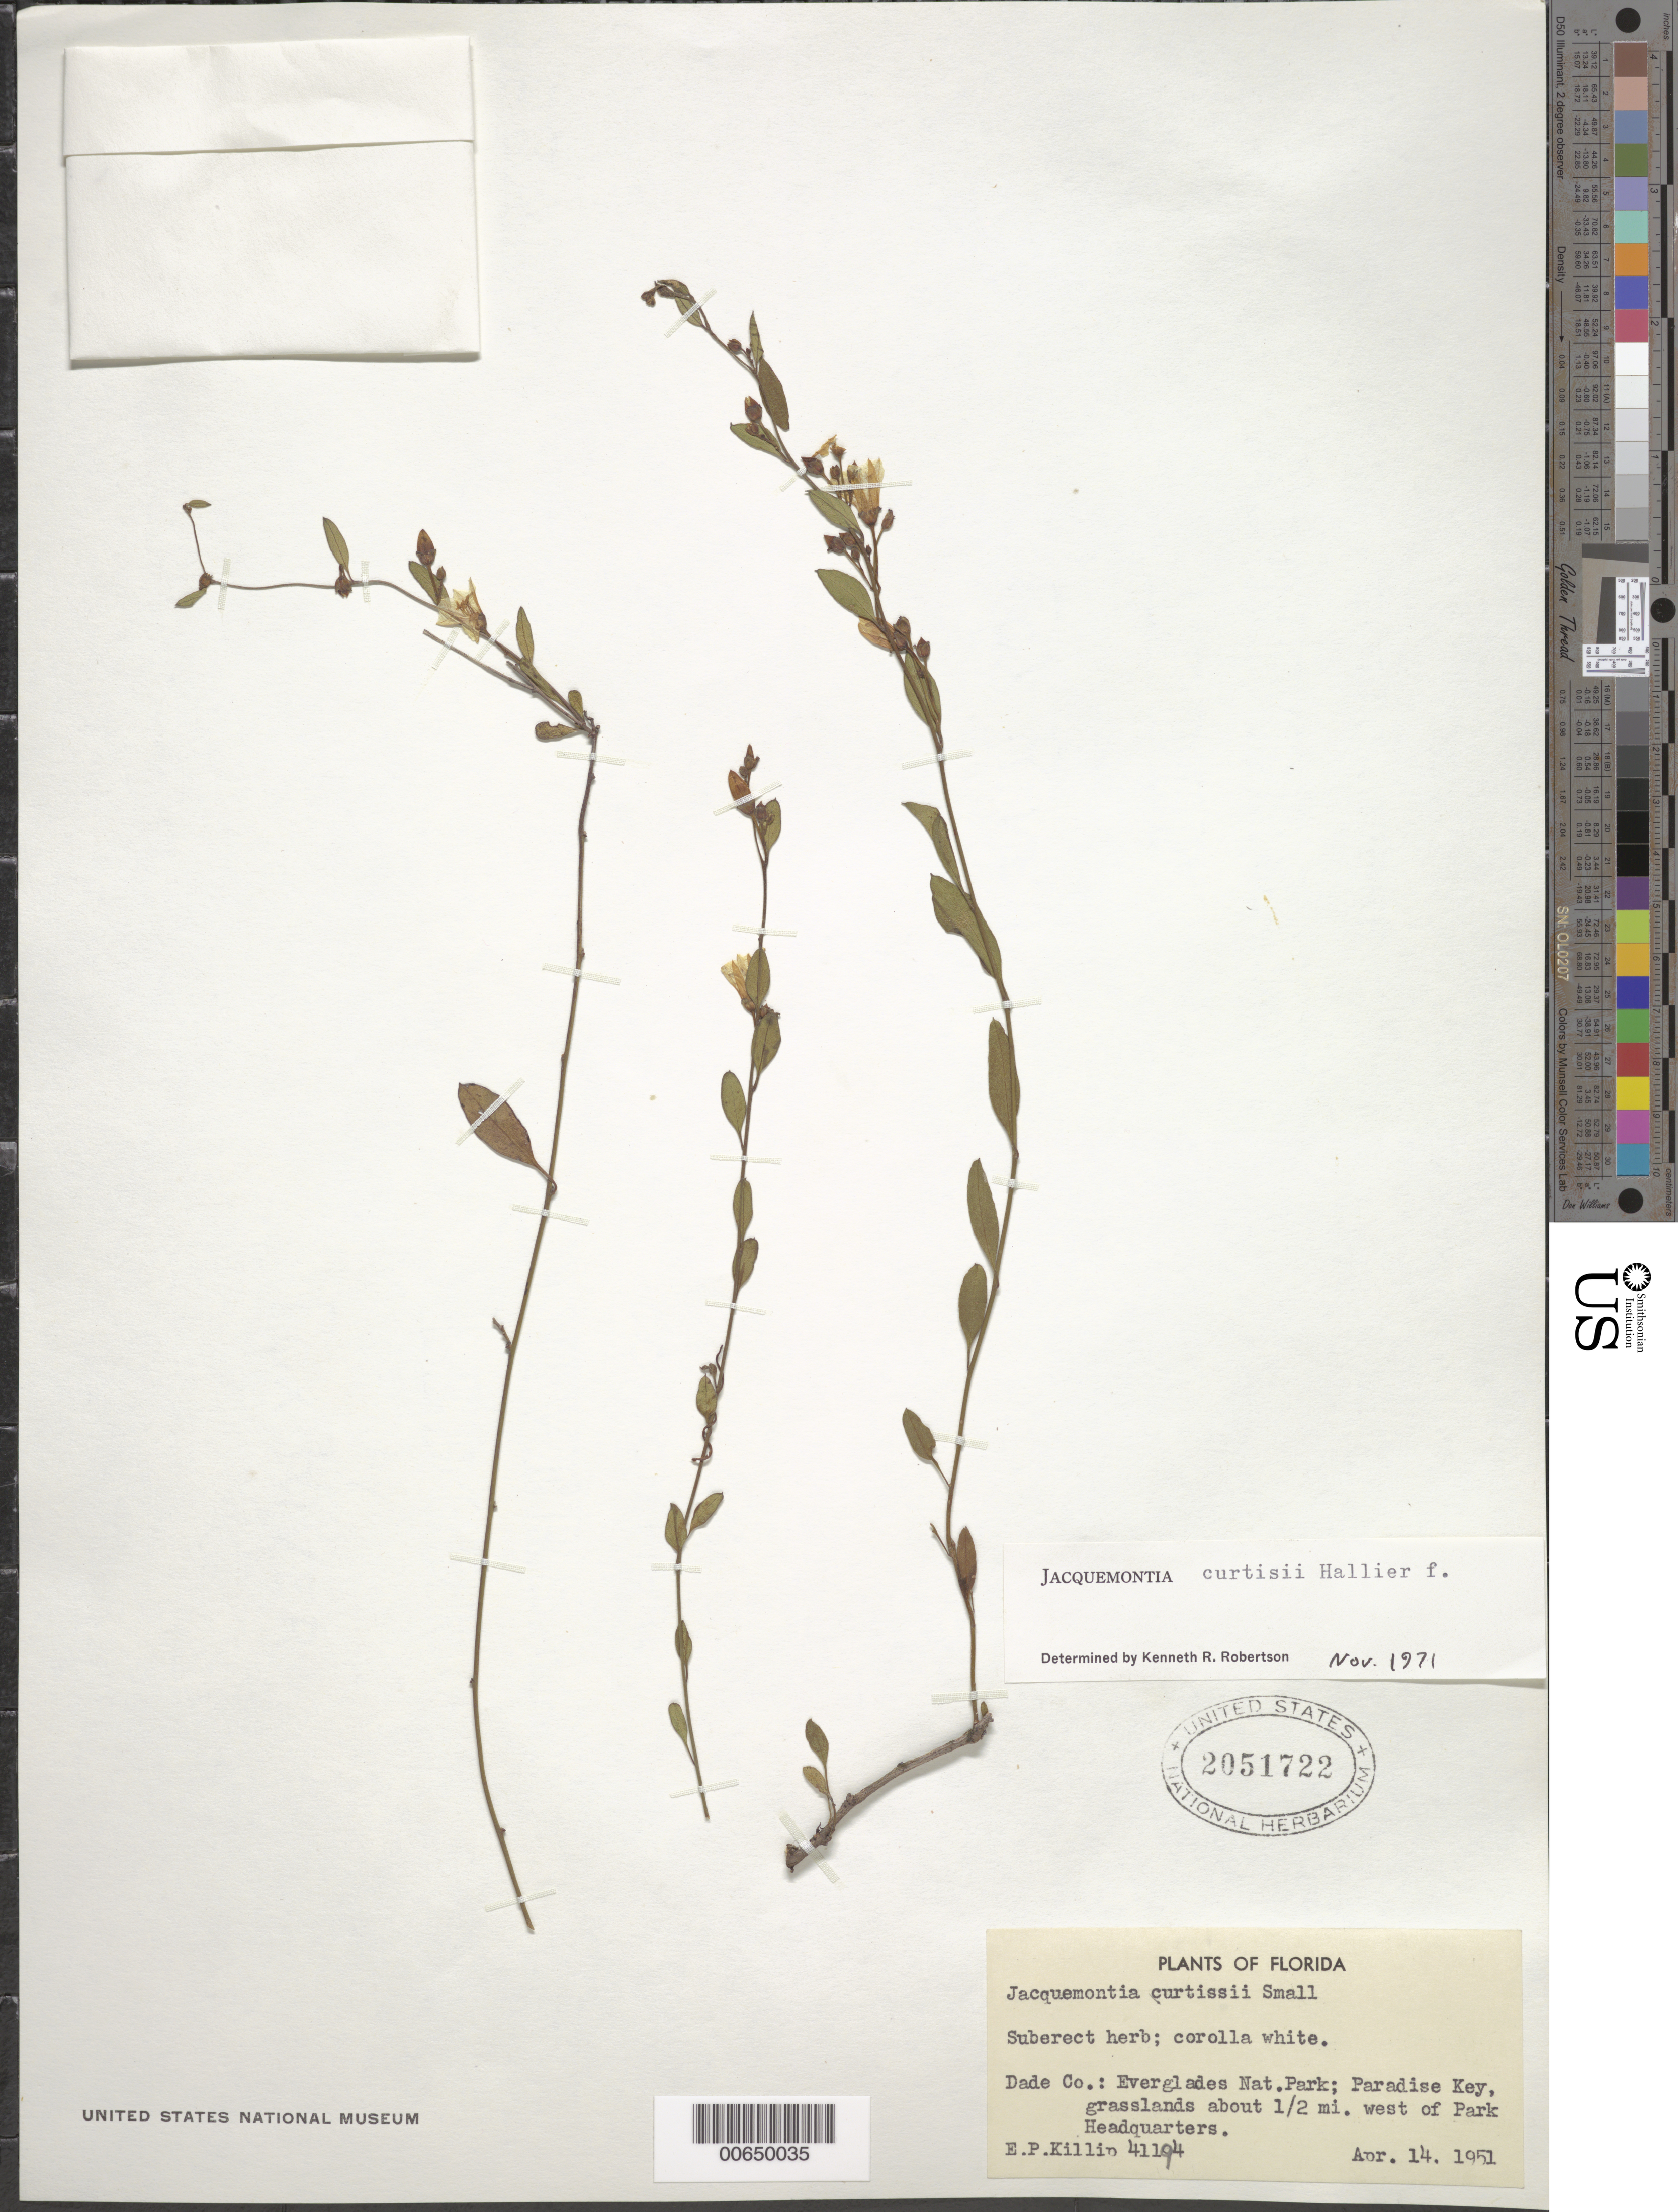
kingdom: Plantae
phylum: Tracheophyta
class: Magnoliopsida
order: Solanales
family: Convolvulaceae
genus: Jacquemontia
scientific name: Jacquemontia curtissii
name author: Peter ex Hallier f.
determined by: Robertson, K.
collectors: E. P. Killip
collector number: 41194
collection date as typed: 14 Apr 1951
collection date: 1951-04-14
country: United States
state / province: Florida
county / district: Dade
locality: Everglades National Park. Paradise Key. About .5 mi. W of Park headquarters.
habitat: Grasslands.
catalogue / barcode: US 2051722